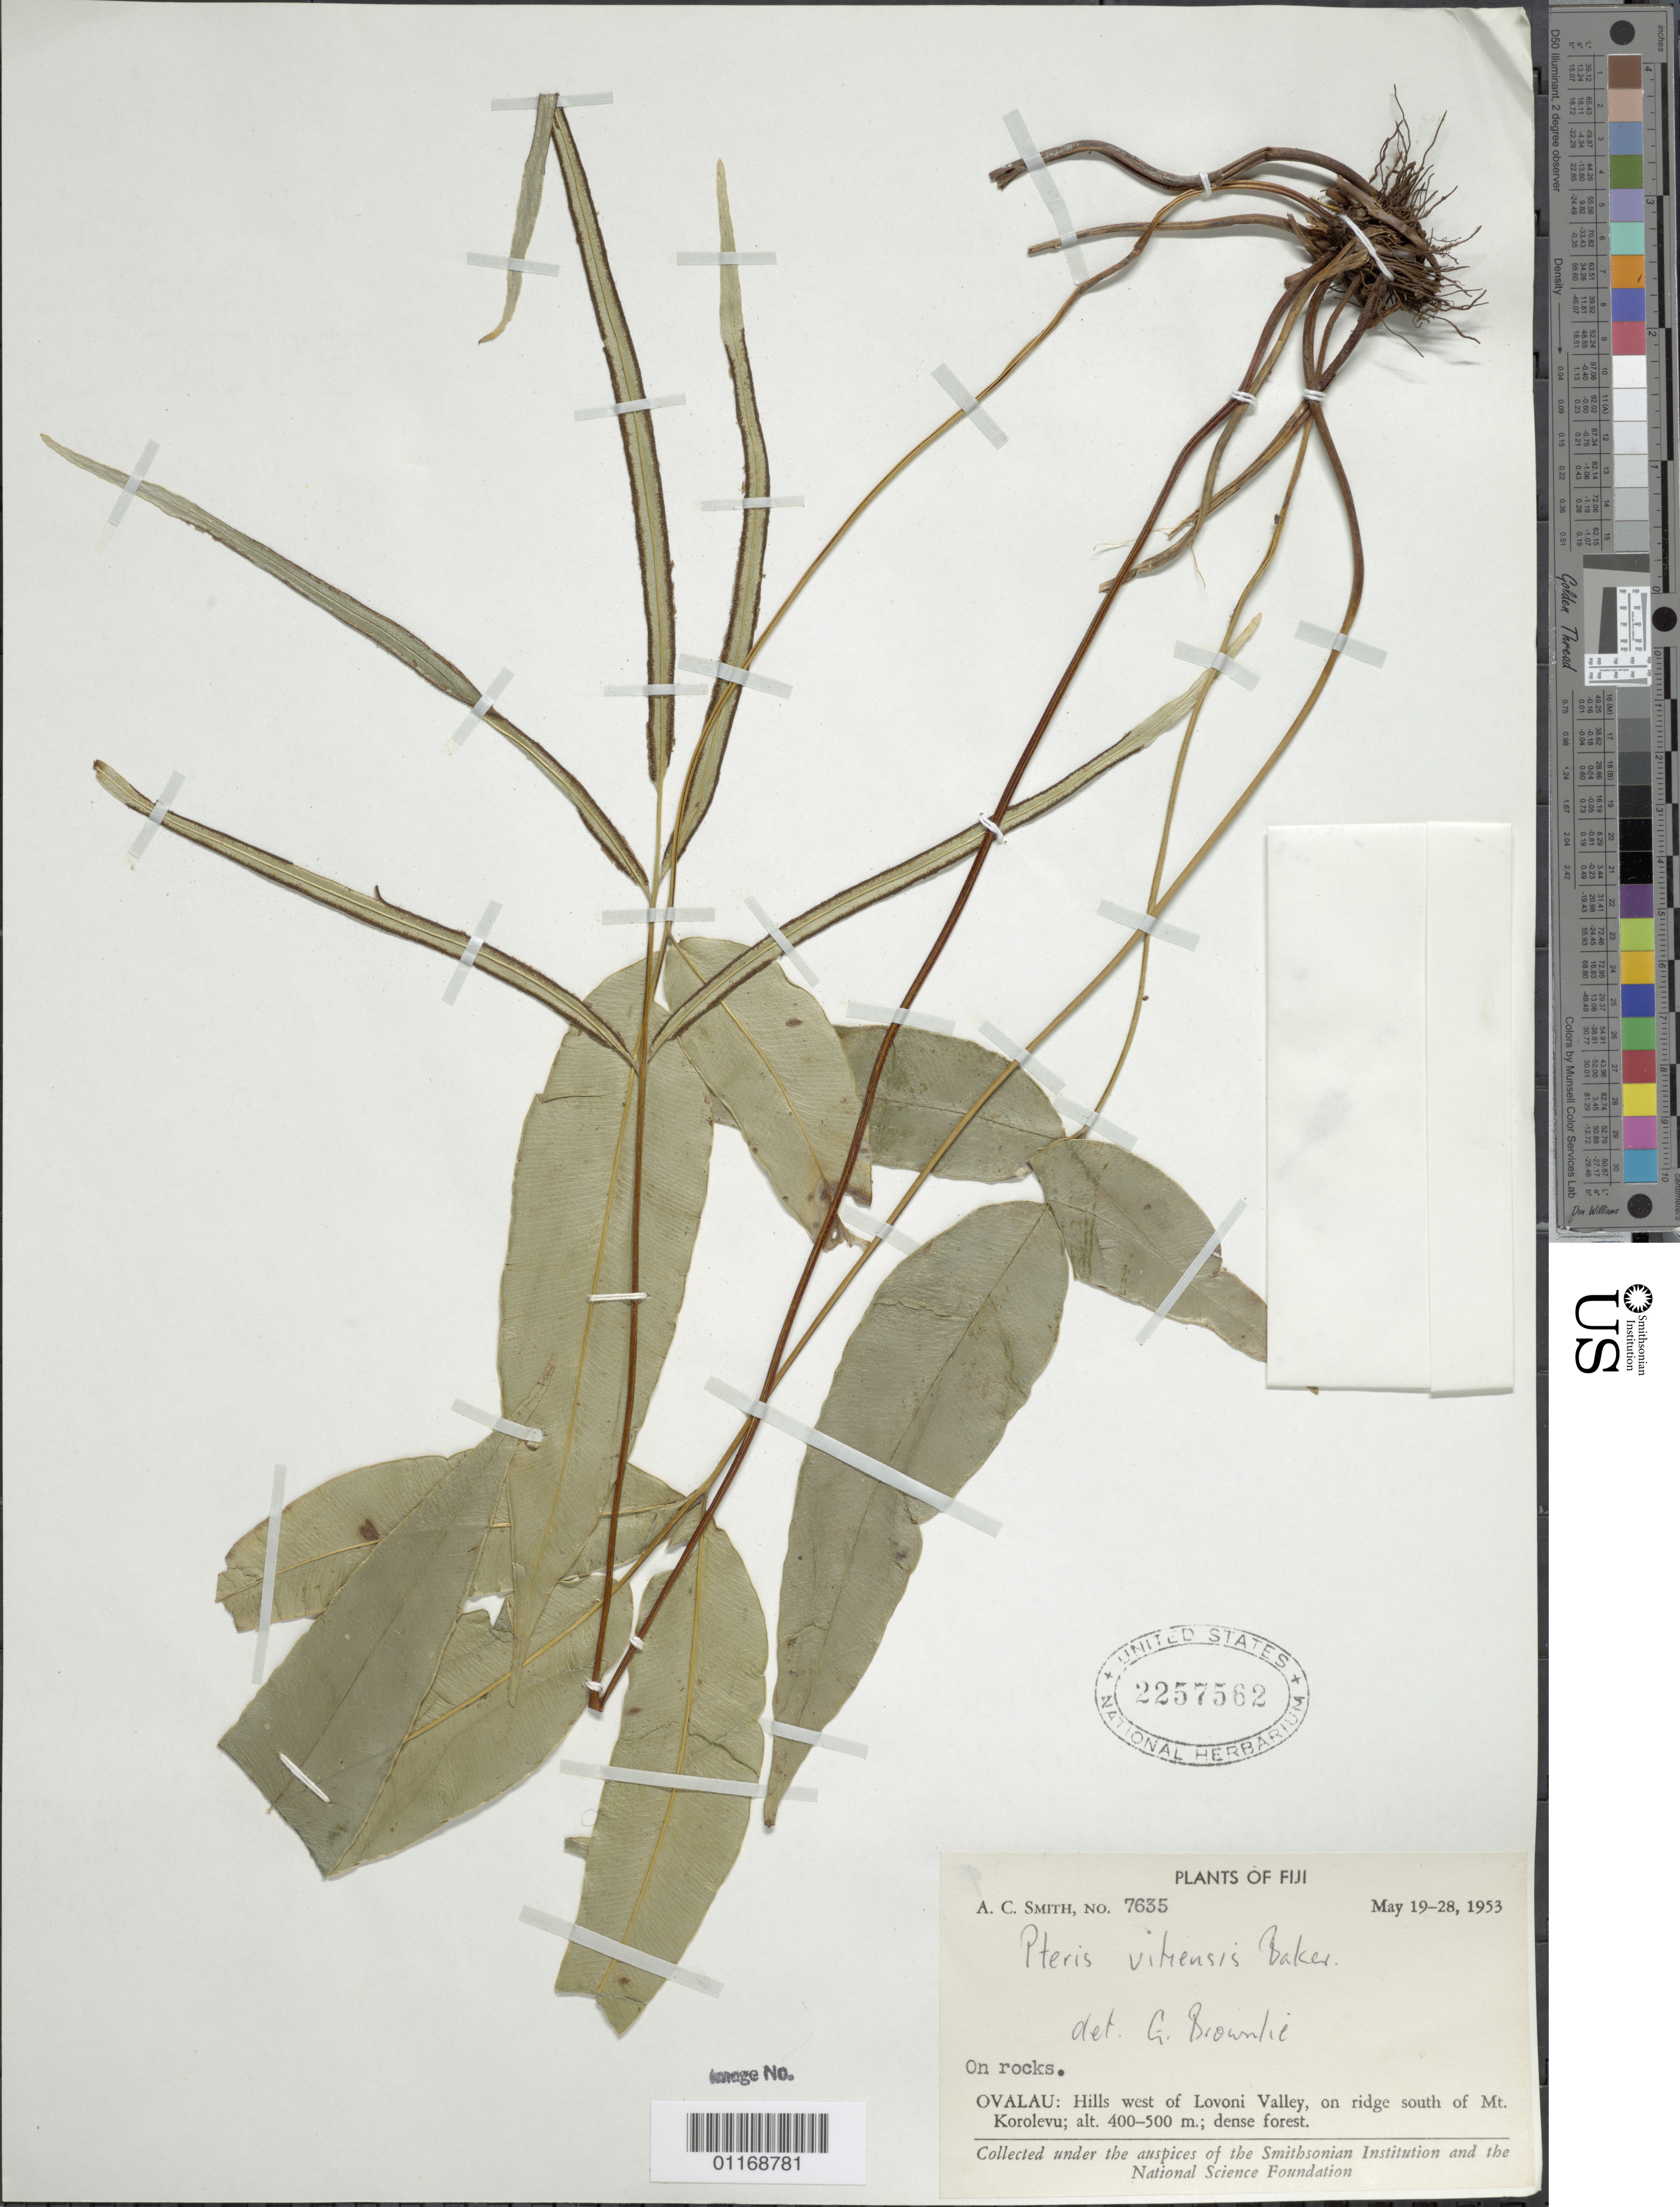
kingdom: Plantae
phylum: Tracheophyta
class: Polypodiopsida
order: Polypodiales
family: Pteridaceae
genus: Pteris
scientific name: Pteris vitiensis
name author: Baker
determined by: Brownlie, G.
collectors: A. C. Smith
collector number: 7635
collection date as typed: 19 May 1953 to 28 May 1953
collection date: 1953-05-19/1953-05-28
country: Fiji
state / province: Eastern Division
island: Ovalau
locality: W of lovoni valley, s of mt. korolevu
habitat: Dense forest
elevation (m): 400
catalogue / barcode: US 2257562